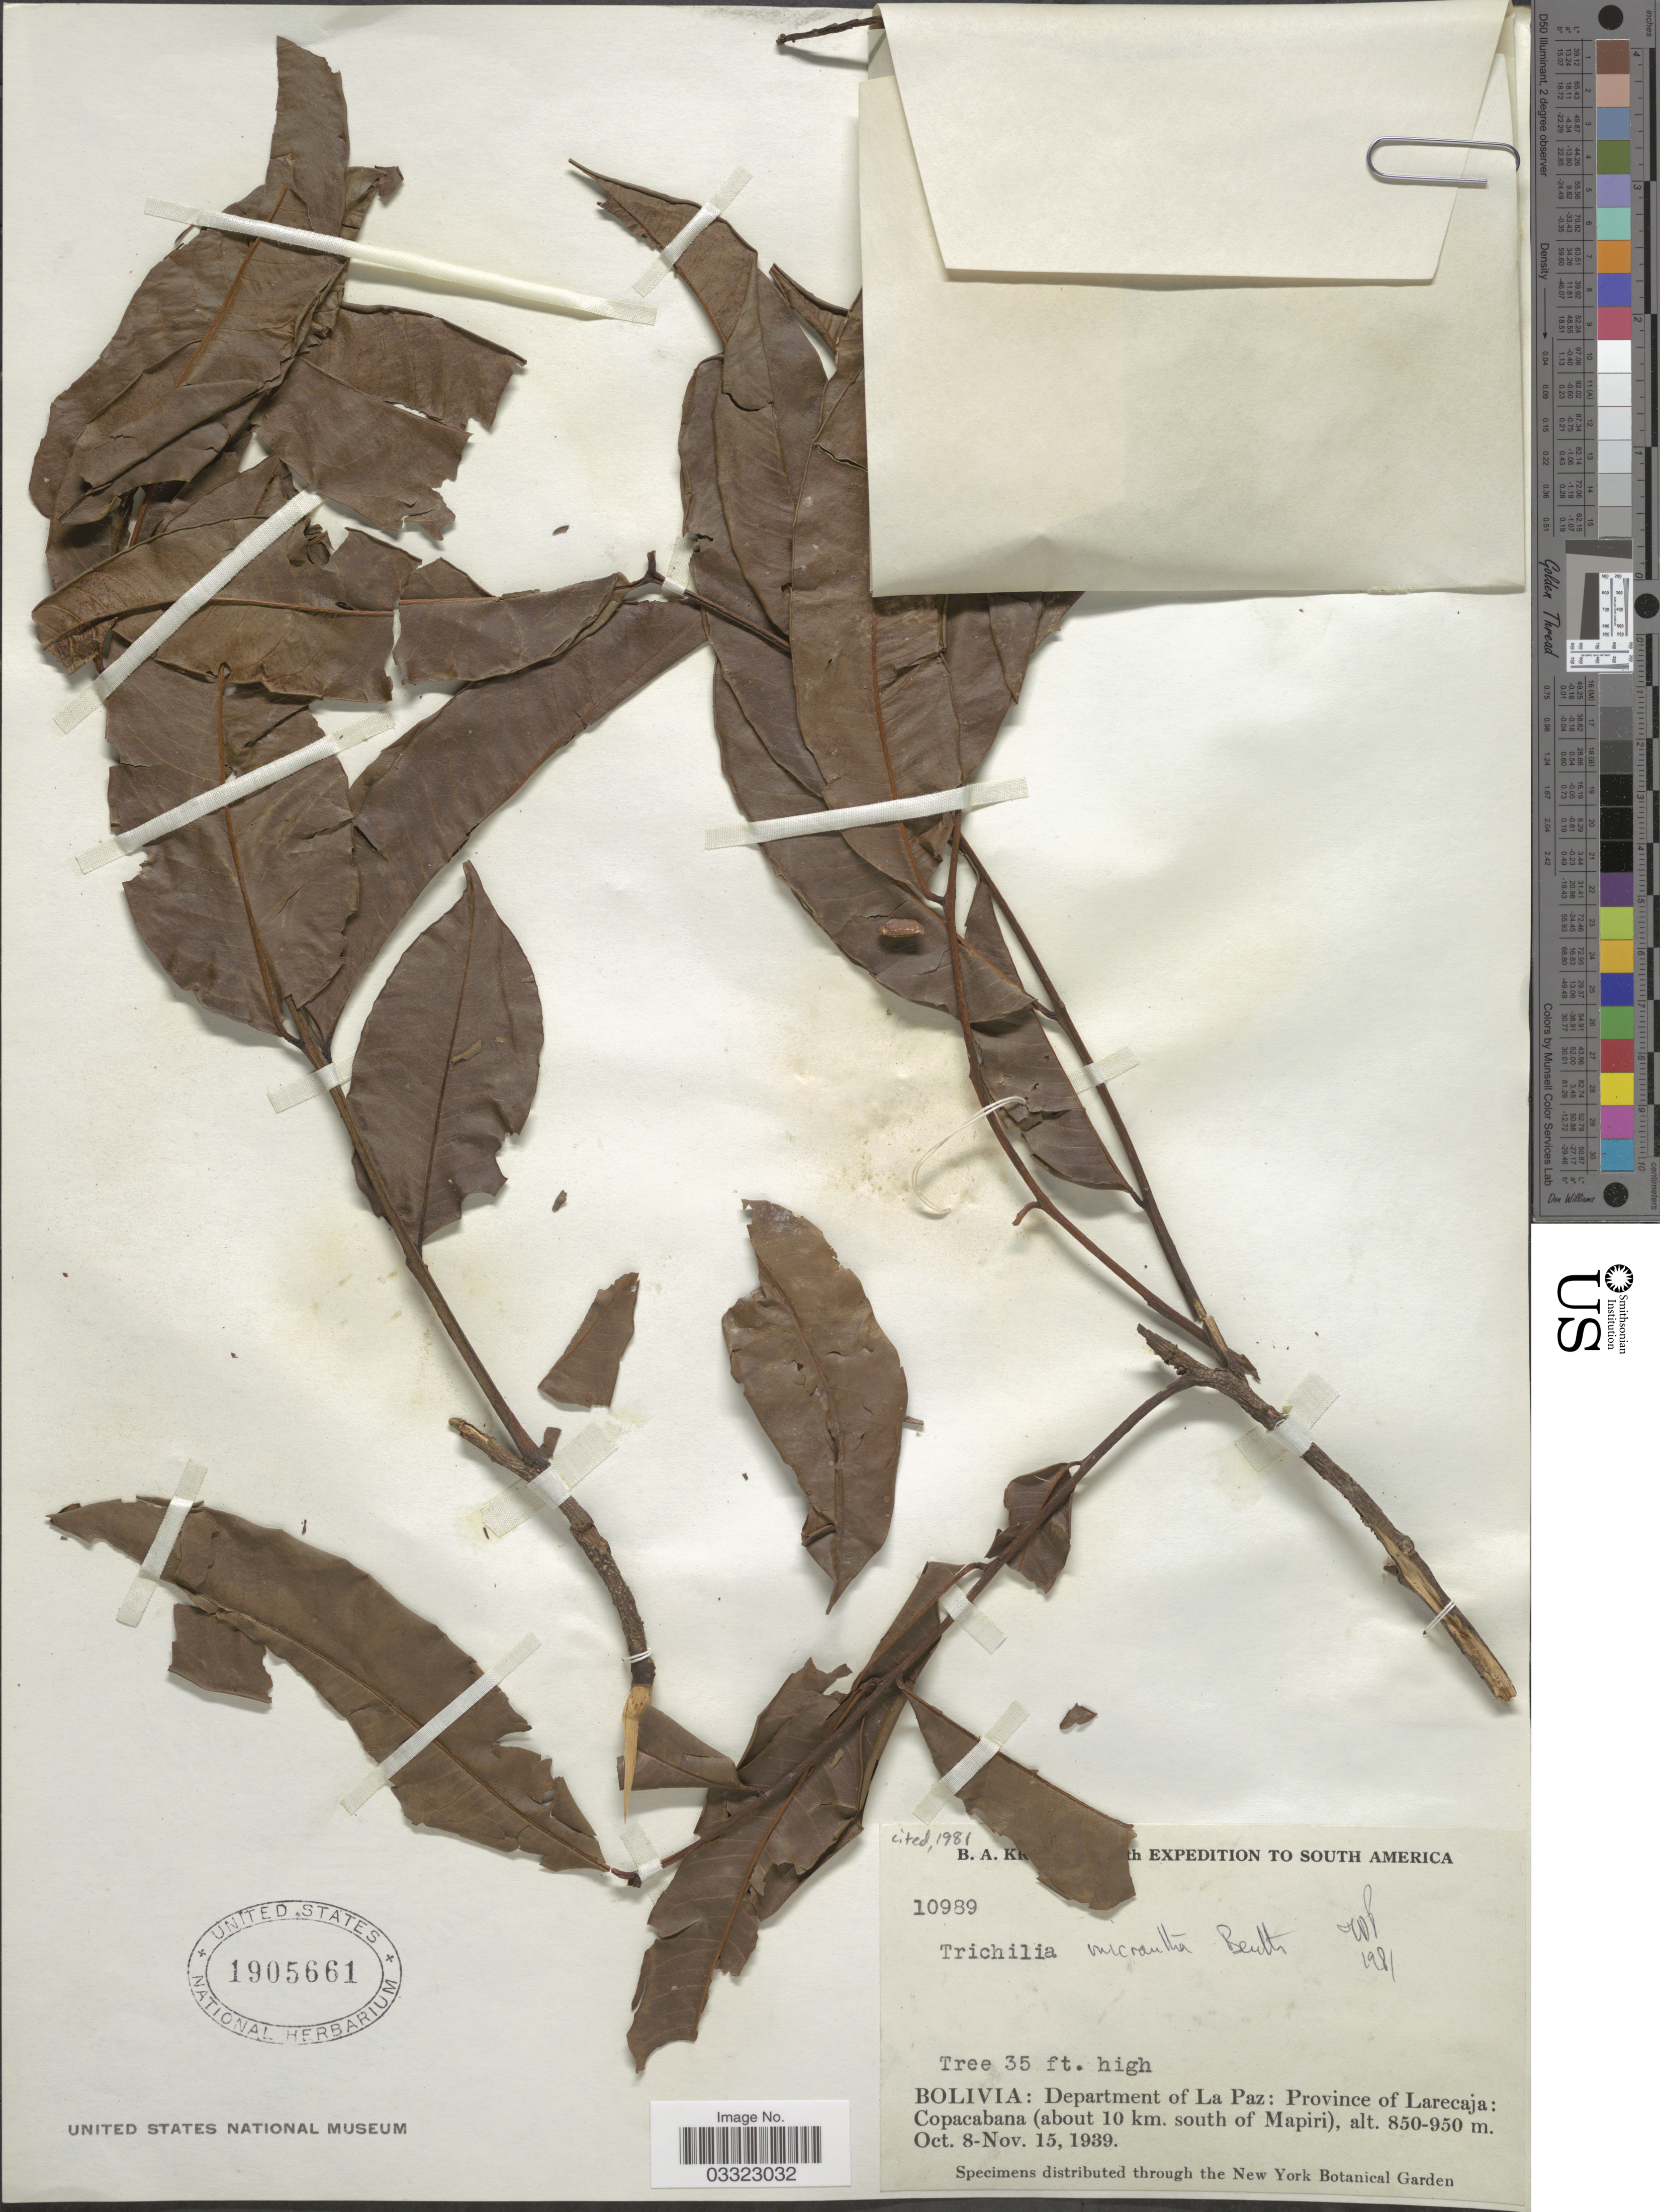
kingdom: Plantae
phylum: Tracheophyta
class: Magnoliopsida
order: Sapindales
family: Meliaceae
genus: Trichilia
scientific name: Trichilia micrantha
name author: Benth.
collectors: B. A. Krukoff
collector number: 10989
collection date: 1939-10-08/1939-11-15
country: Bolivia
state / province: La Paz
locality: Department of La Paz: Province of Larecaja: Copacabana (about 10 km. south of Mapiri).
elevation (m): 850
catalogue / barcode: US 1905661